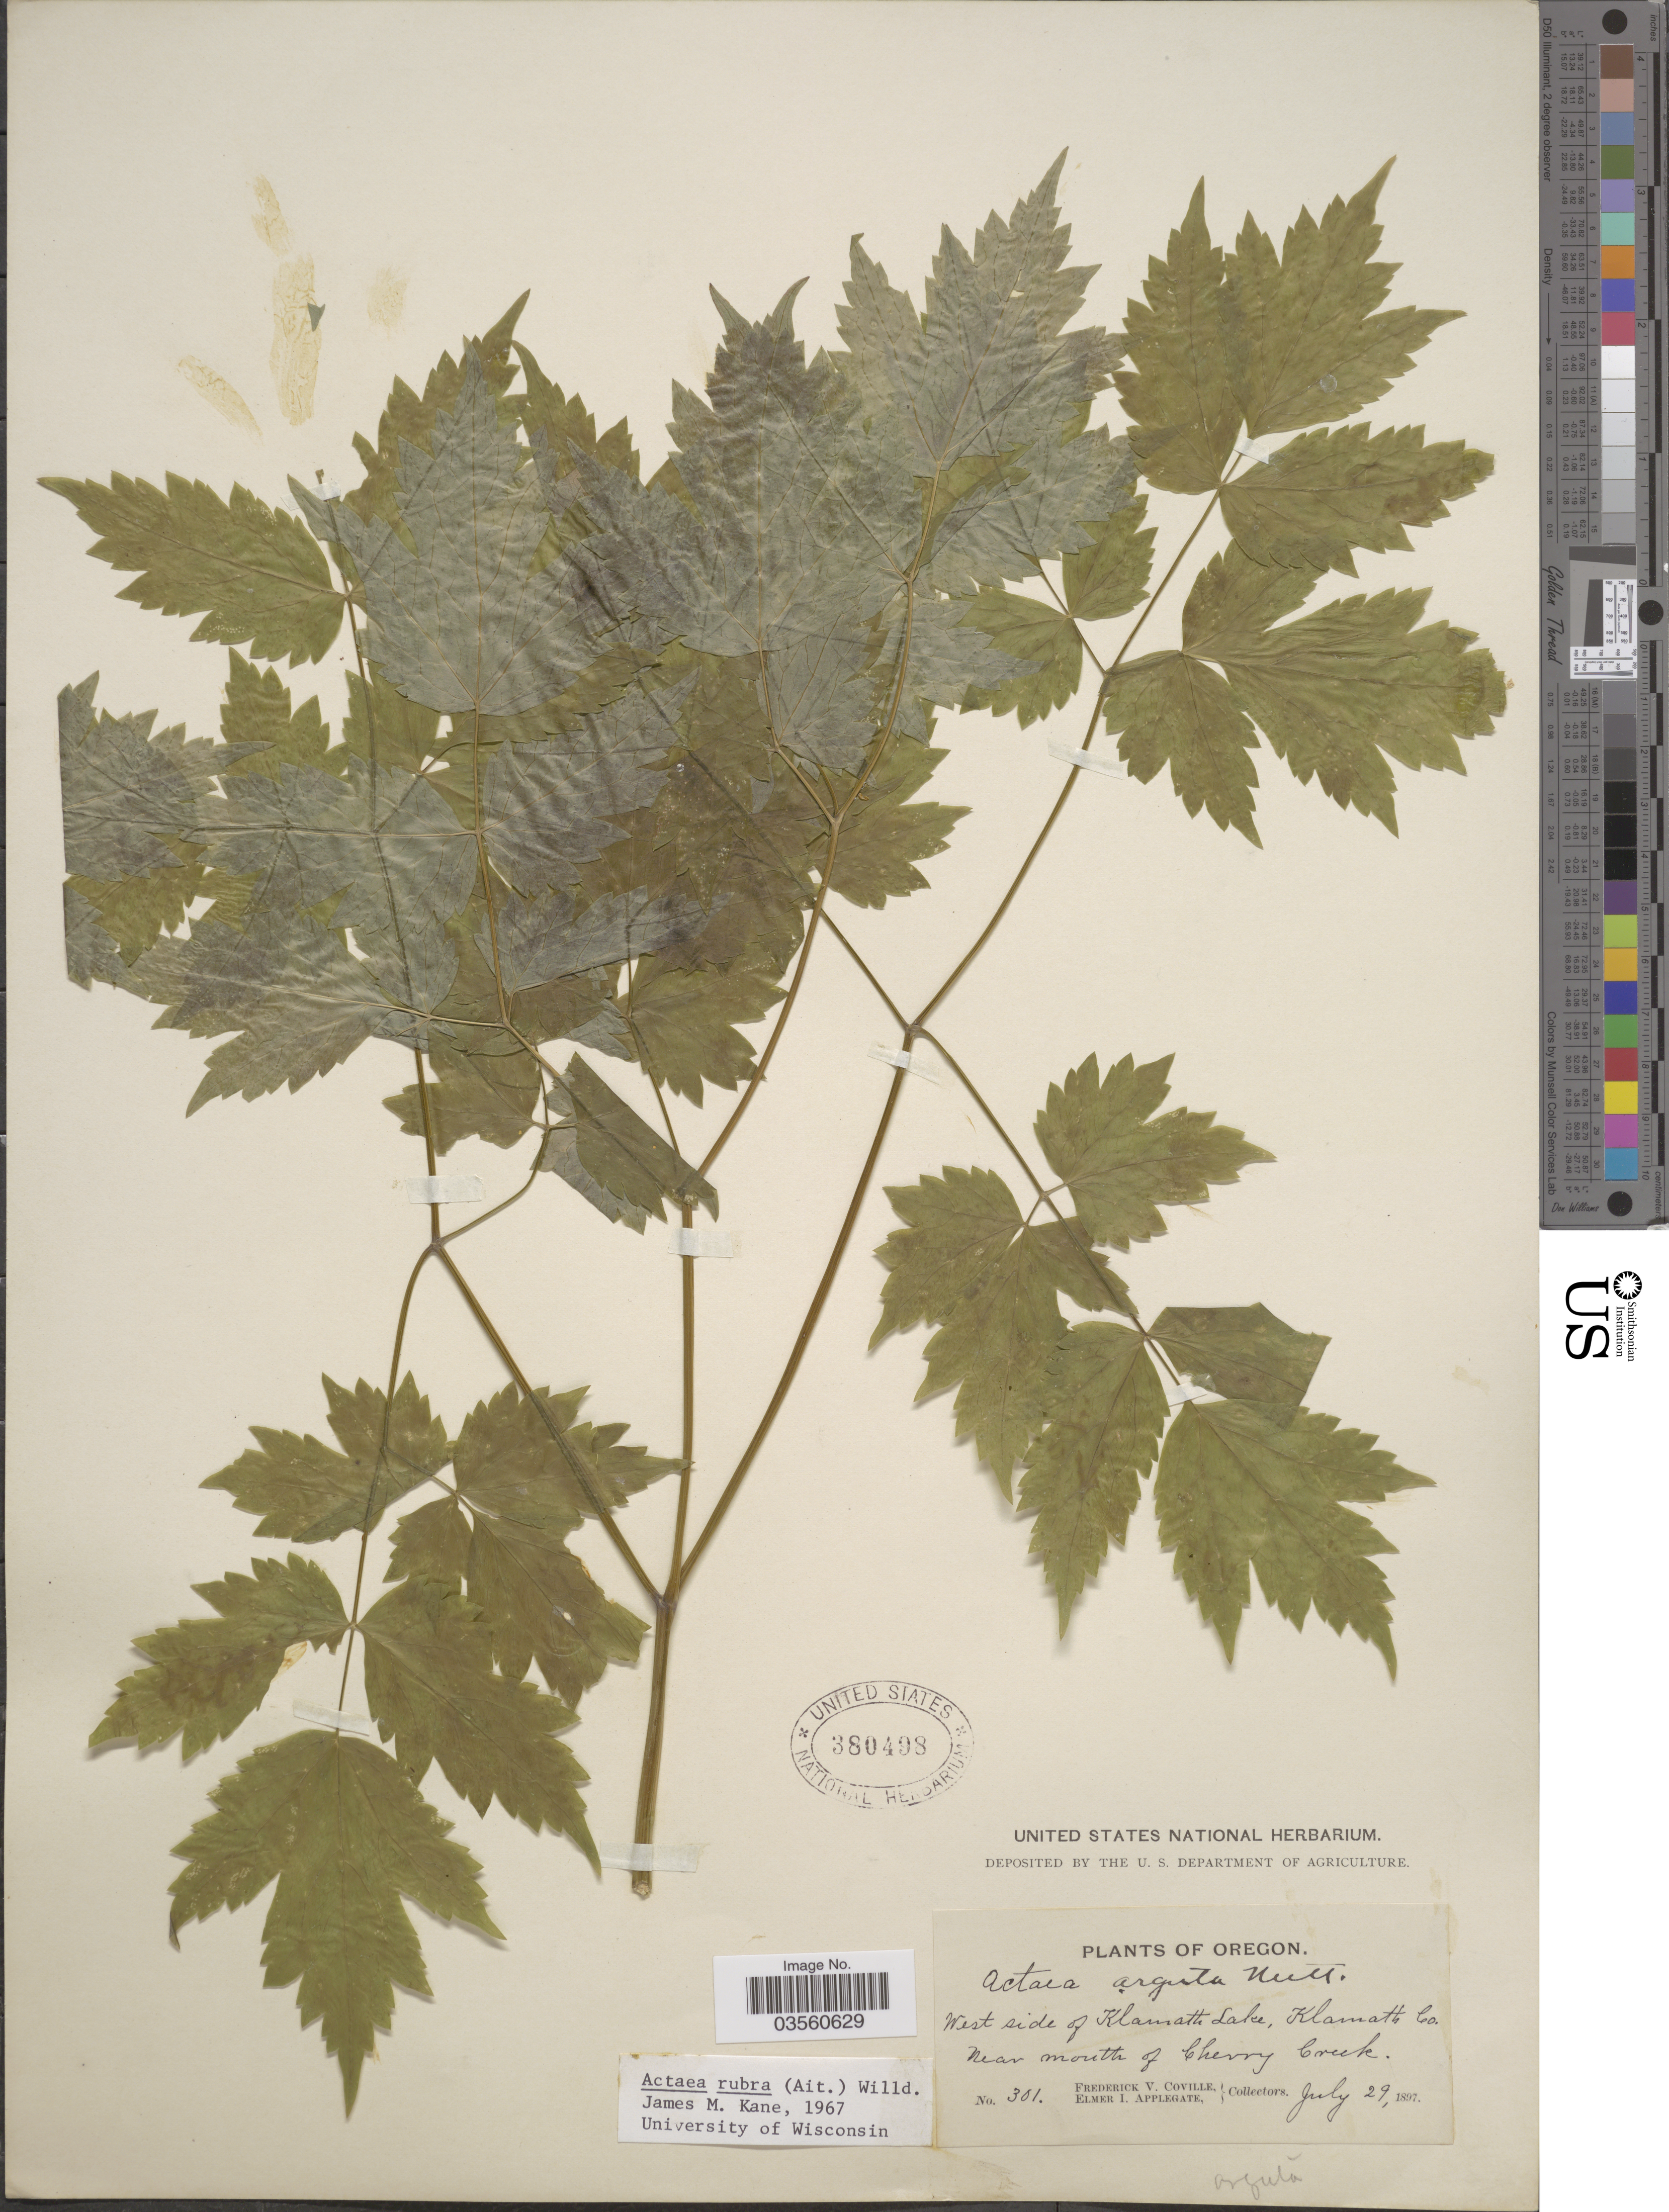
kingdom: Plantae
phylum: Tracheophyta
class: Magnoliopsida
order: Ranunculales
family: Ranunculaceae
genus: Actaea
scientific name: Actaea rubra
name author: (Aiton) Willd.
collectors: F. V. Coville & E. I. Applegate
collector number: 301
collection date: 1897-07-29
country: United States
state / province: Oregon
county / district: Klamath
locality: West side of Klamath Lake, Klamath Co. Near mouth of Cherry Creek.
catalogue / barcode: US 380498